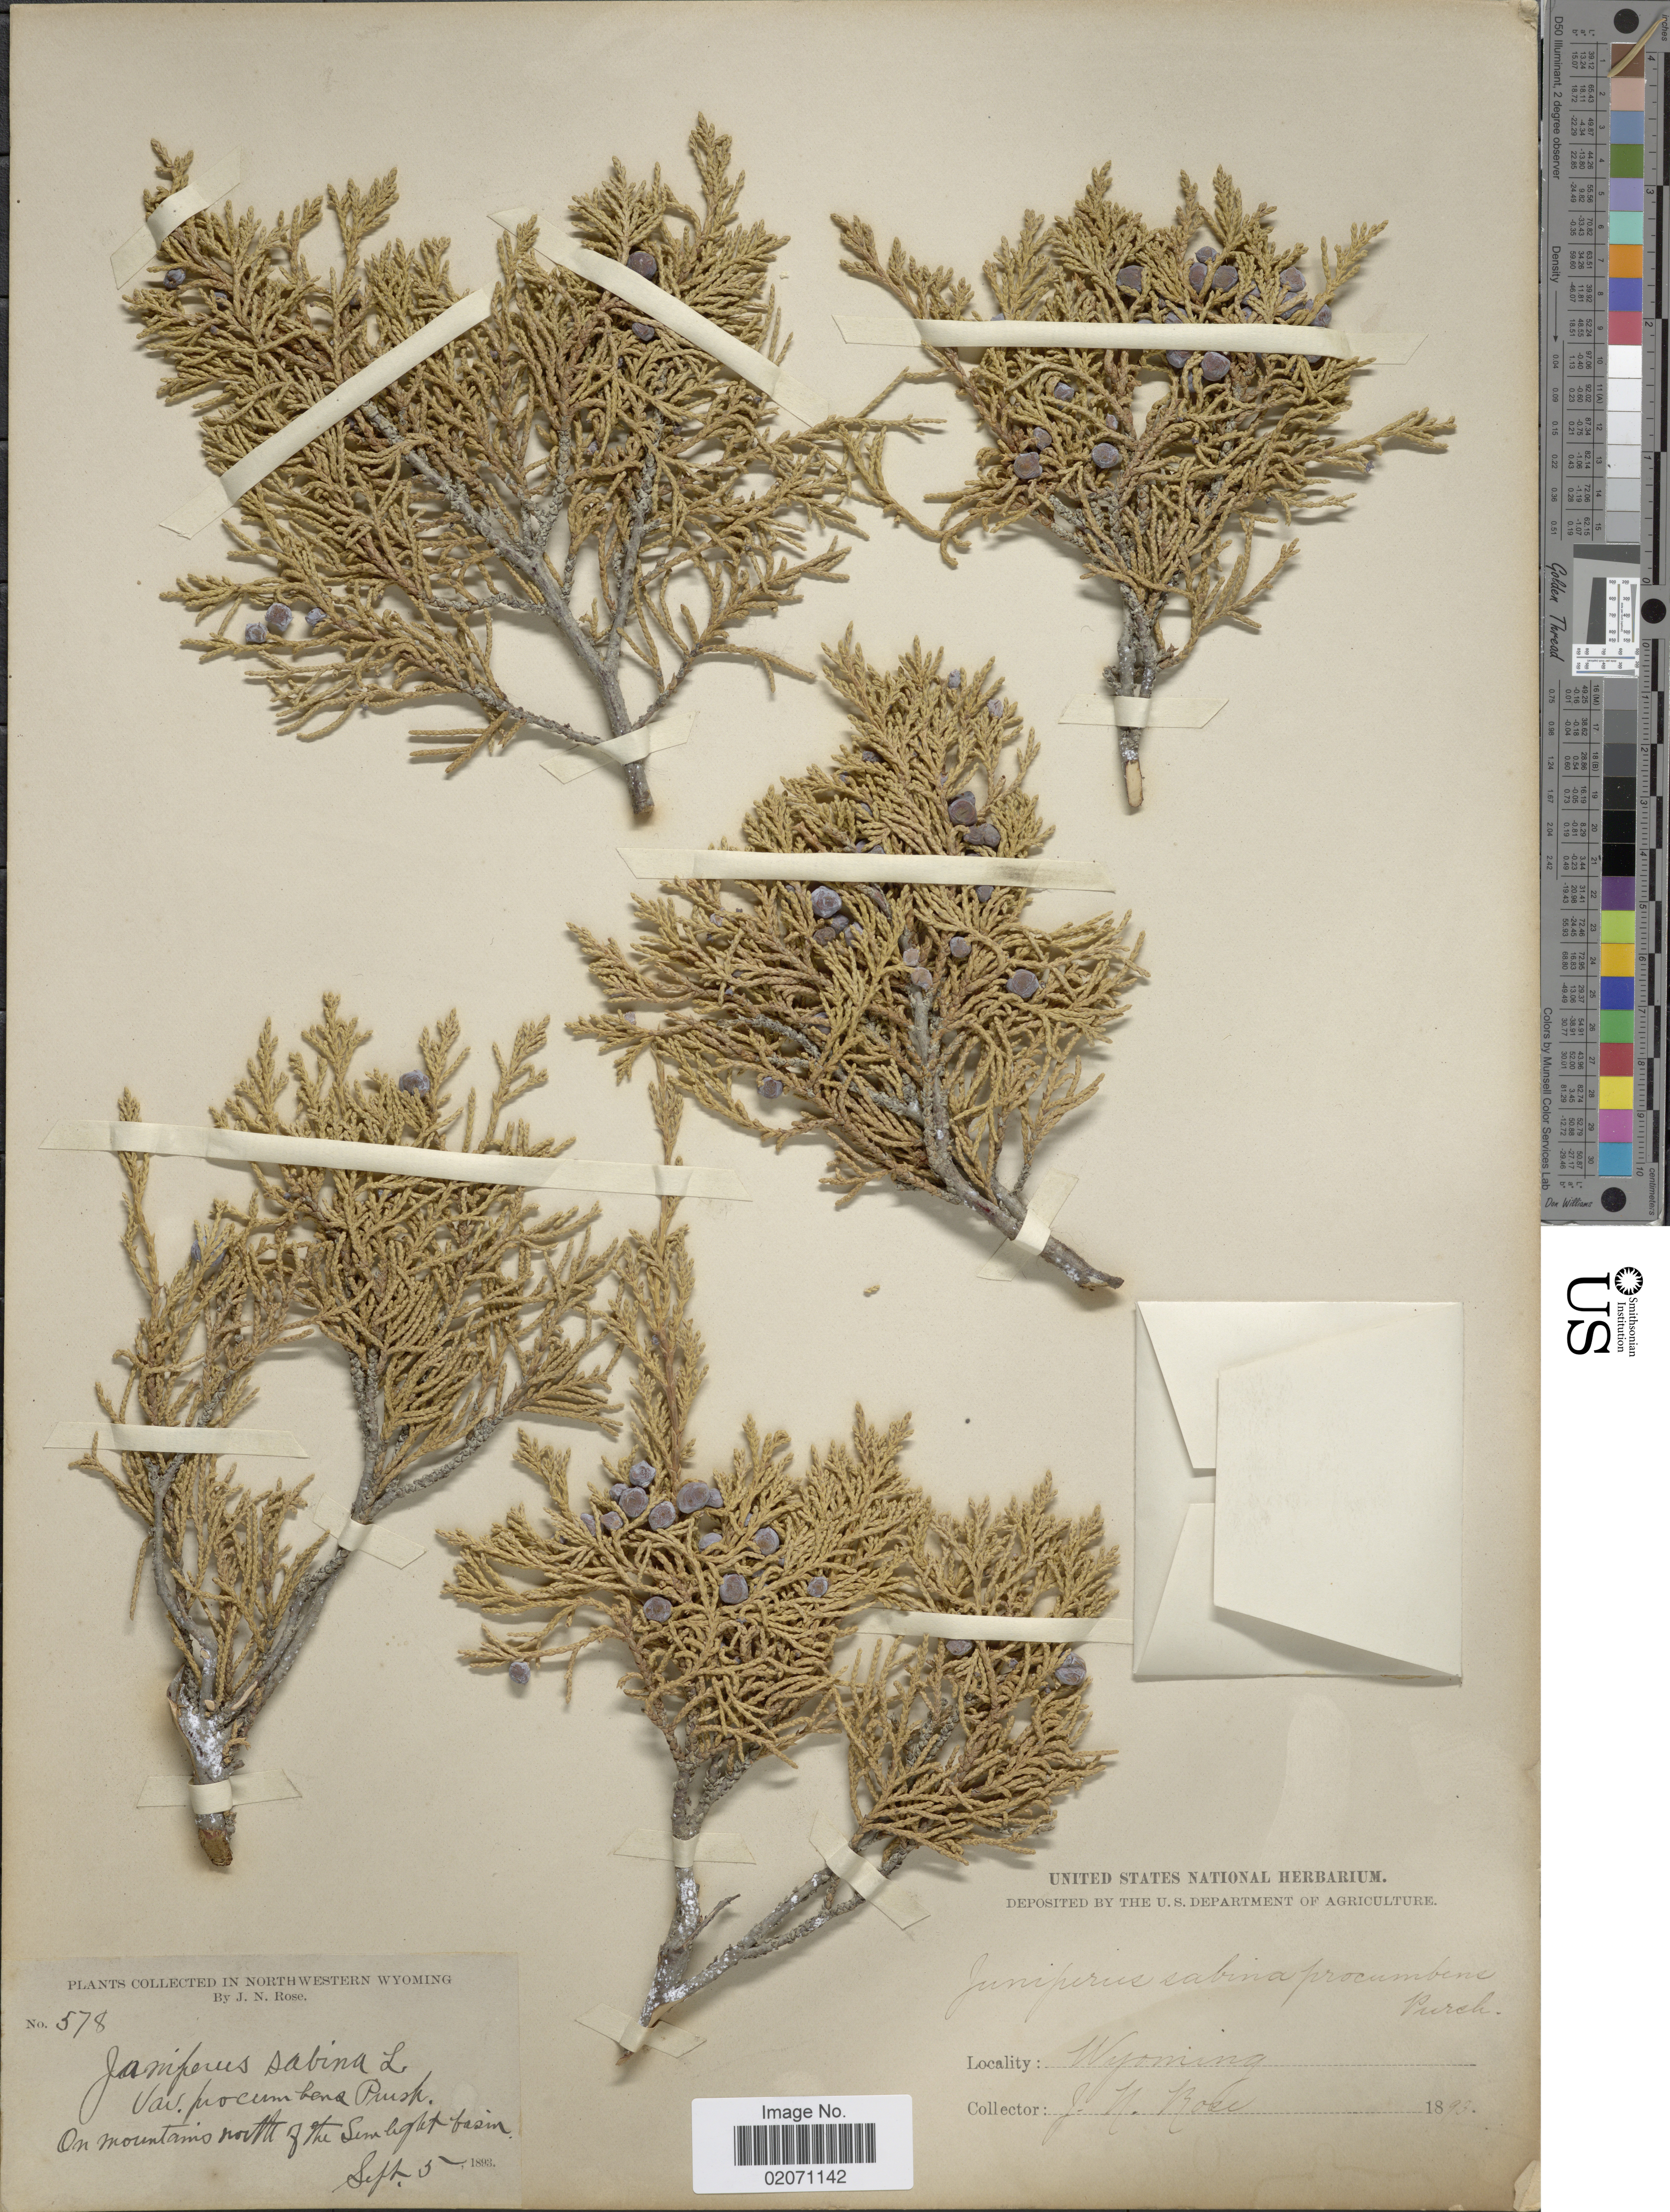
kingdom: Plantae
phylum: Tracheophyta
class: Pinopsida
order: Pinales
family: Cupressaceae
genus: Juniperus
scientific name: Juniperus horizontalis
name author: Moench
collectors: J. N. Rose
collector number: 578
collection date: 1893-09-05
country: United States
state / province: Wyoming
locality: Northwestern Wyoming, On mountains north of the Sunlight basin.